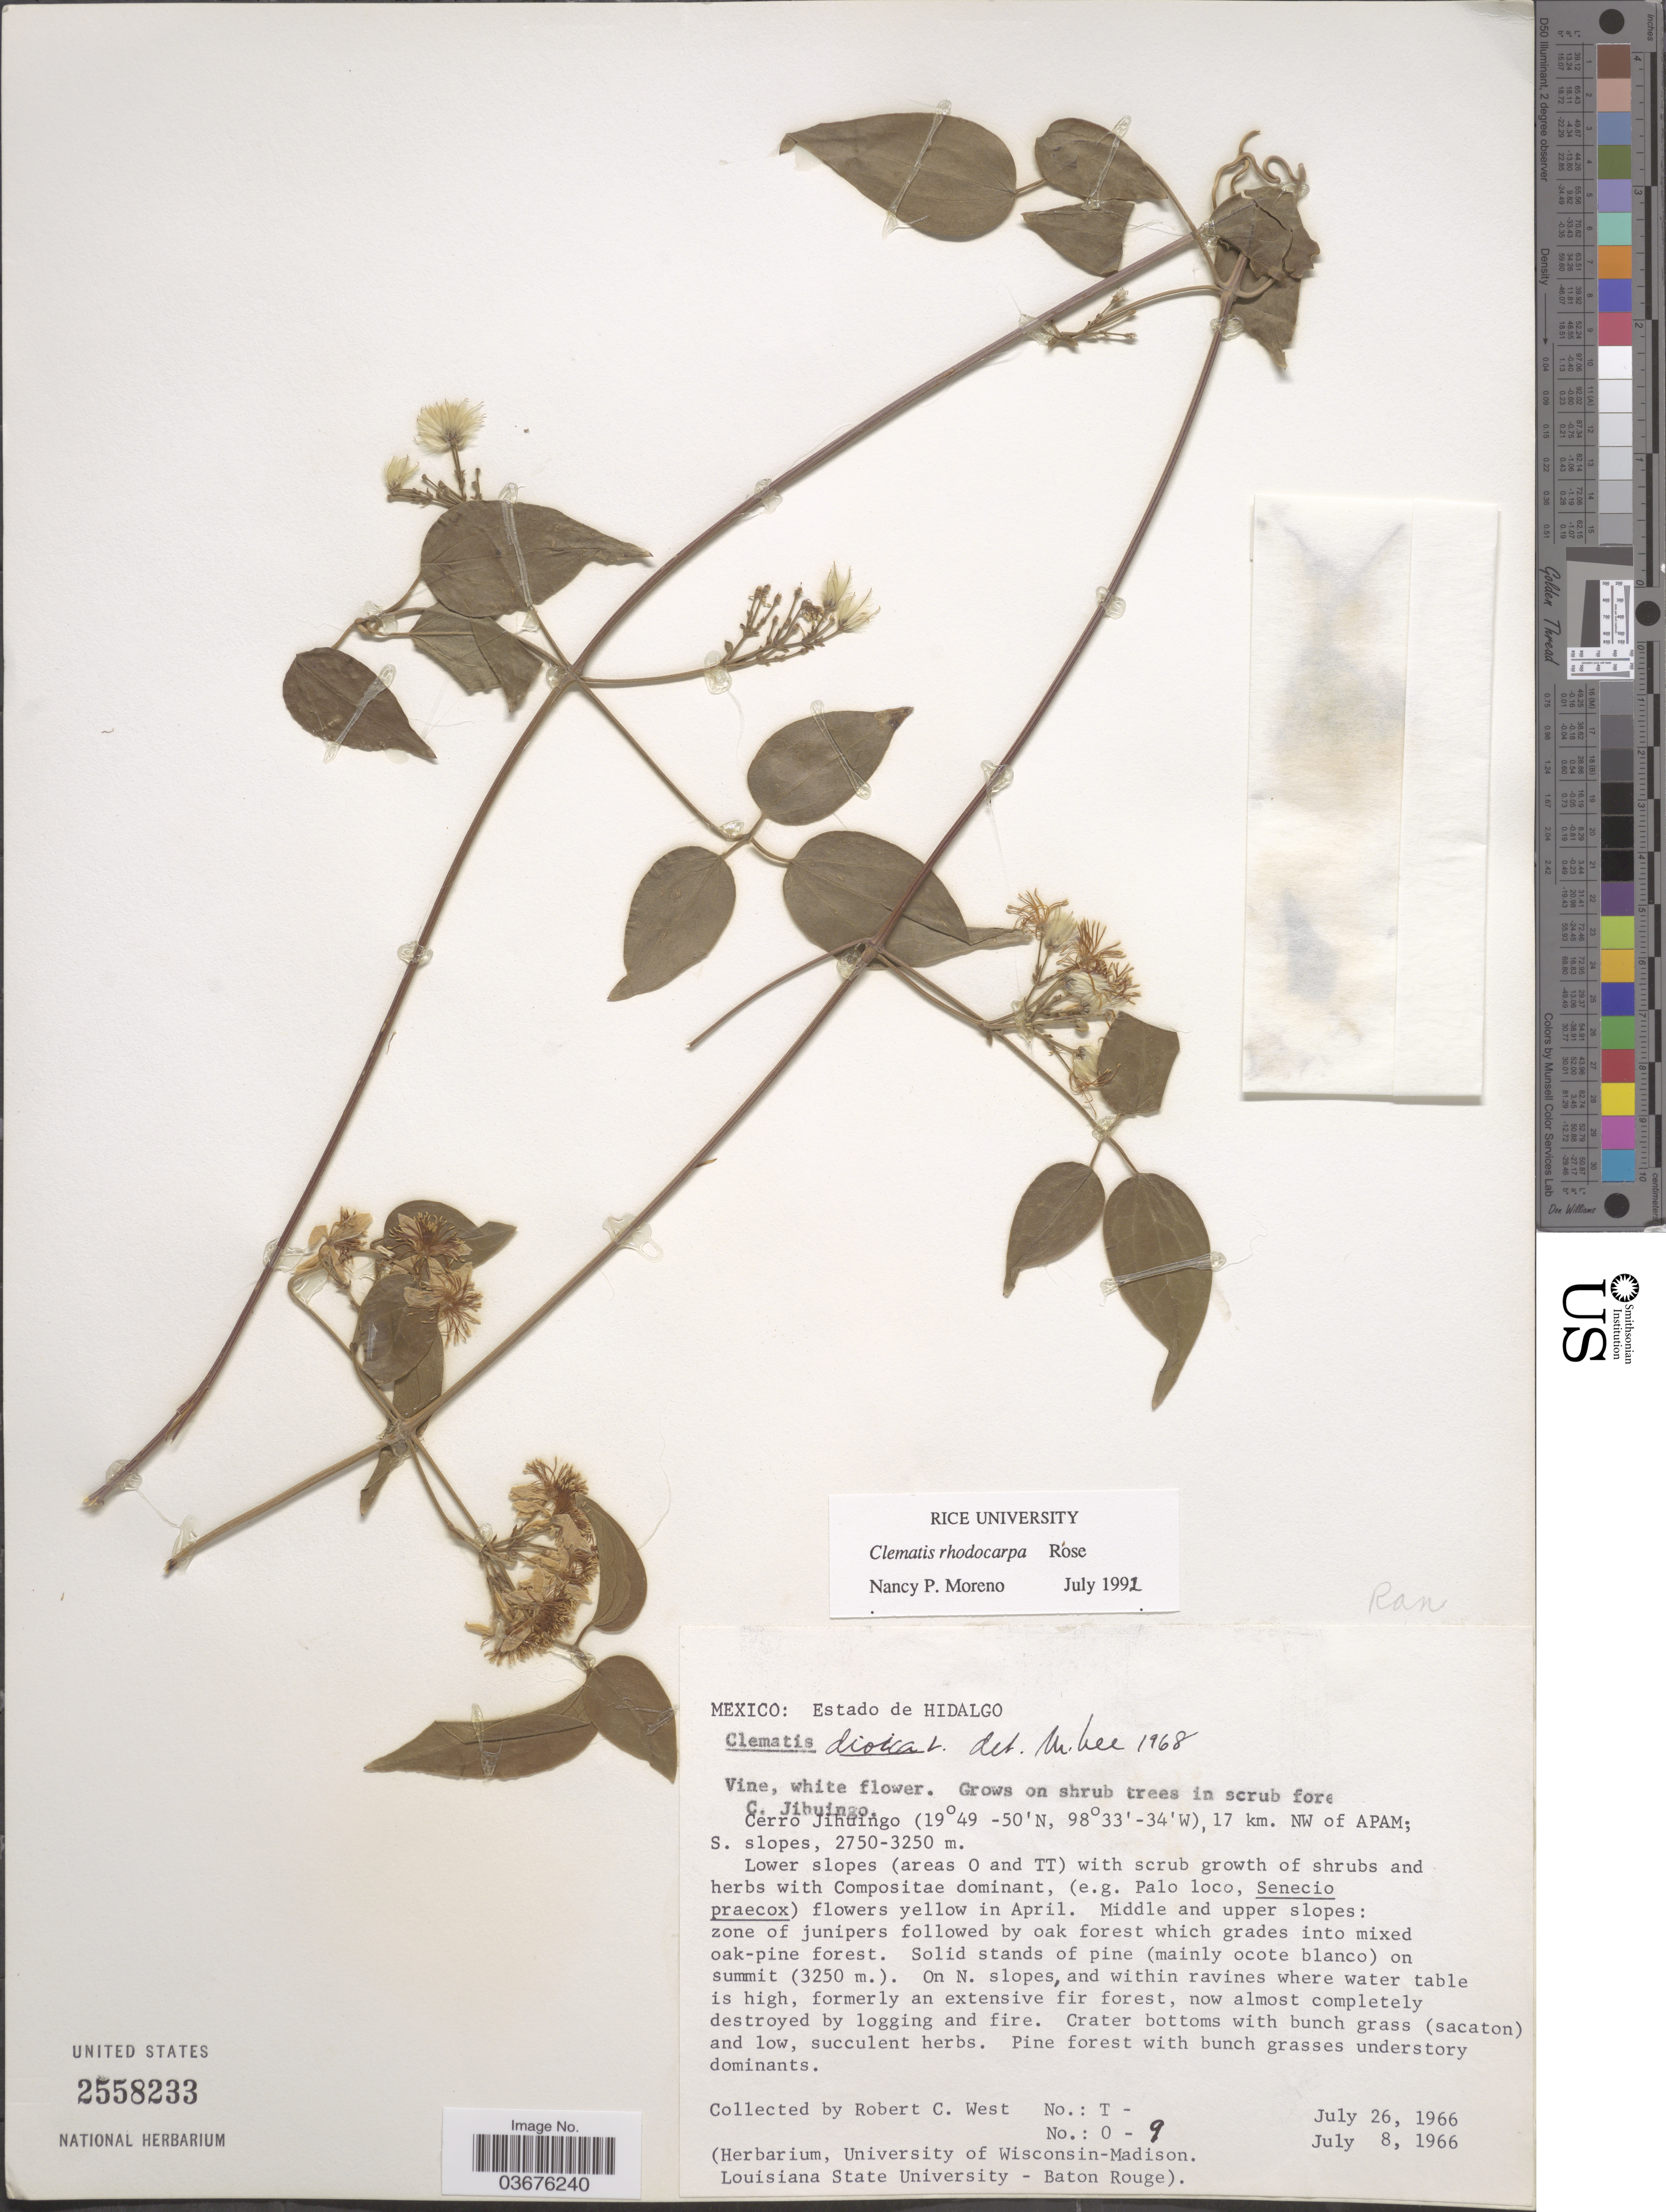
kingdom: Plantae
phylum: Tracheophyta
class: Magnoliopsida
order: Ranunculales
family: Ranunculaceae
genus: Clematis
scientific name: Clematis rhodocarpa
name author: Rose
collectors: R. West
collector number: O-9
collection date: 1966-07-08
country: Mexico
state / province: Hidalgo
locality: Cerro Jihuingo, 17 km. NW of APAM; S. slopes.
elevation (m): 2750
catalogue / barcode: US 2558233